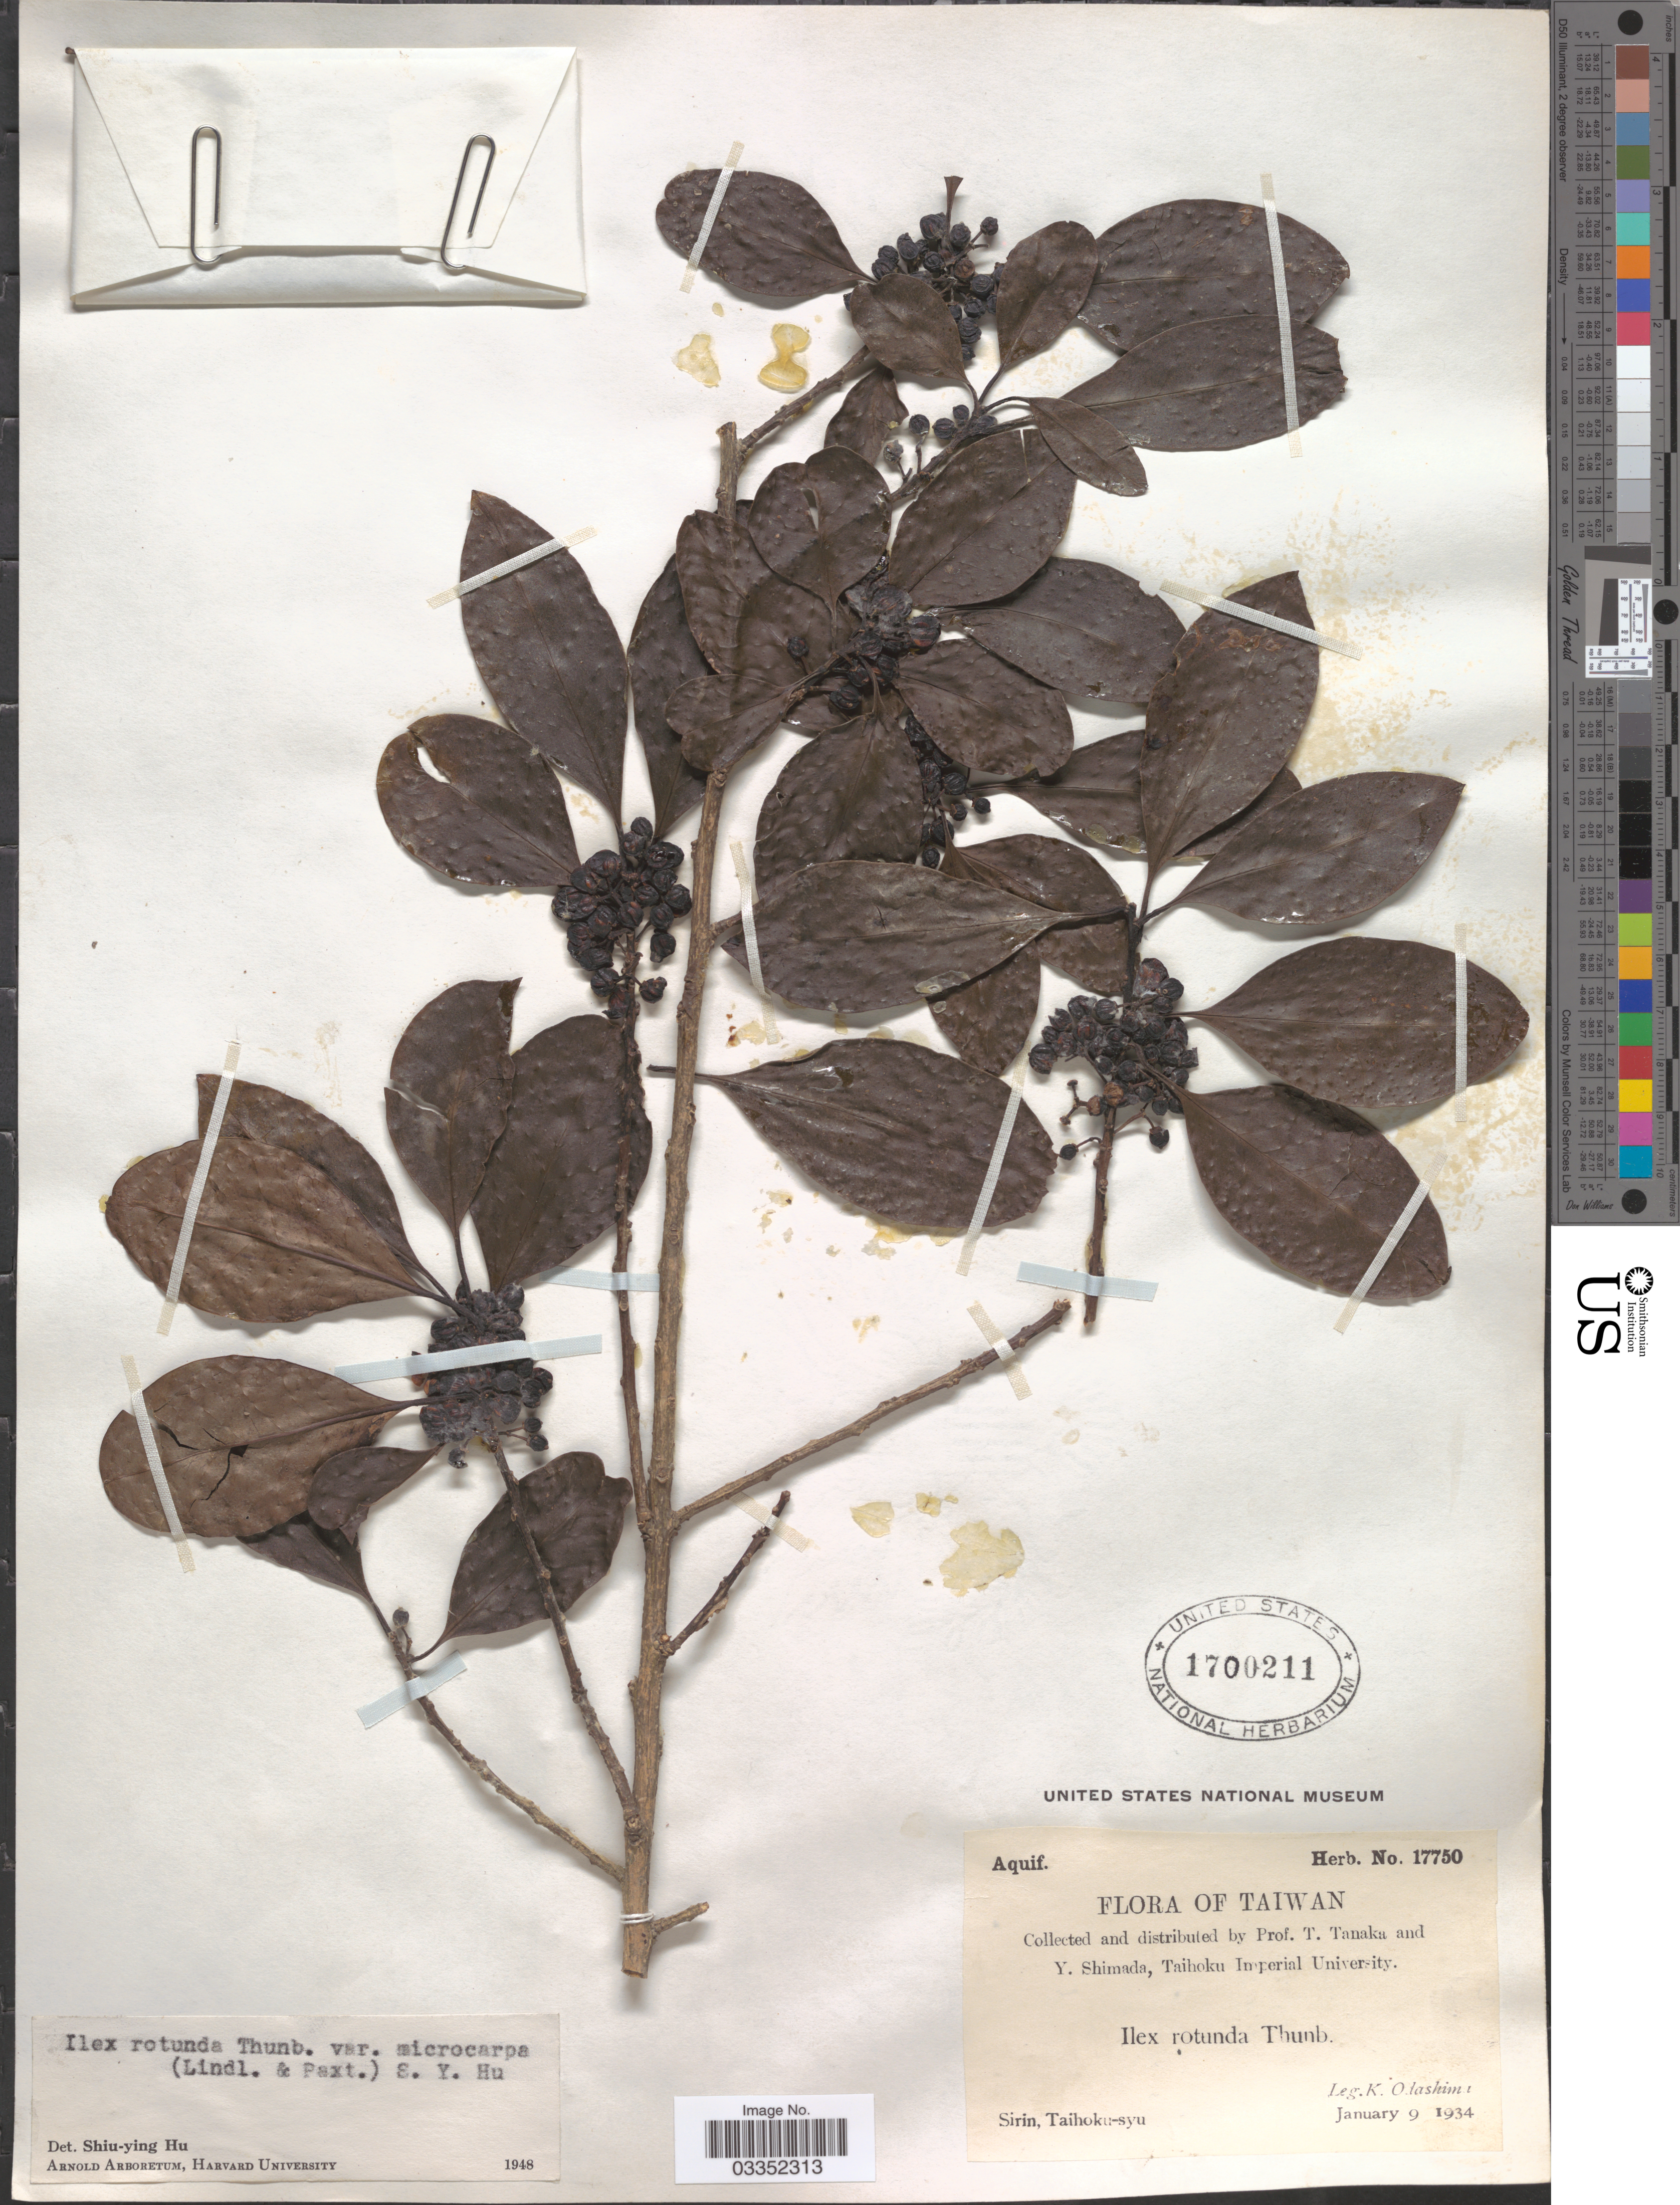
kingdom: Plantae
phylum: Tracheophyta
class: Magnoliopsida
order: Aquifoliales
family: Aquifoliaceae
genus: Ilex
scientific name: Ilex rotunda var. microcarpa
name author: (Lindl. ex Paxton) S.Y. Hu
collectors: K. Odashima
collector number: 17750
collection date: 1934-01-09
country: Taiwan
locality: Sirin, Taihoku-syu.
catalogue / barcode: US 1700211